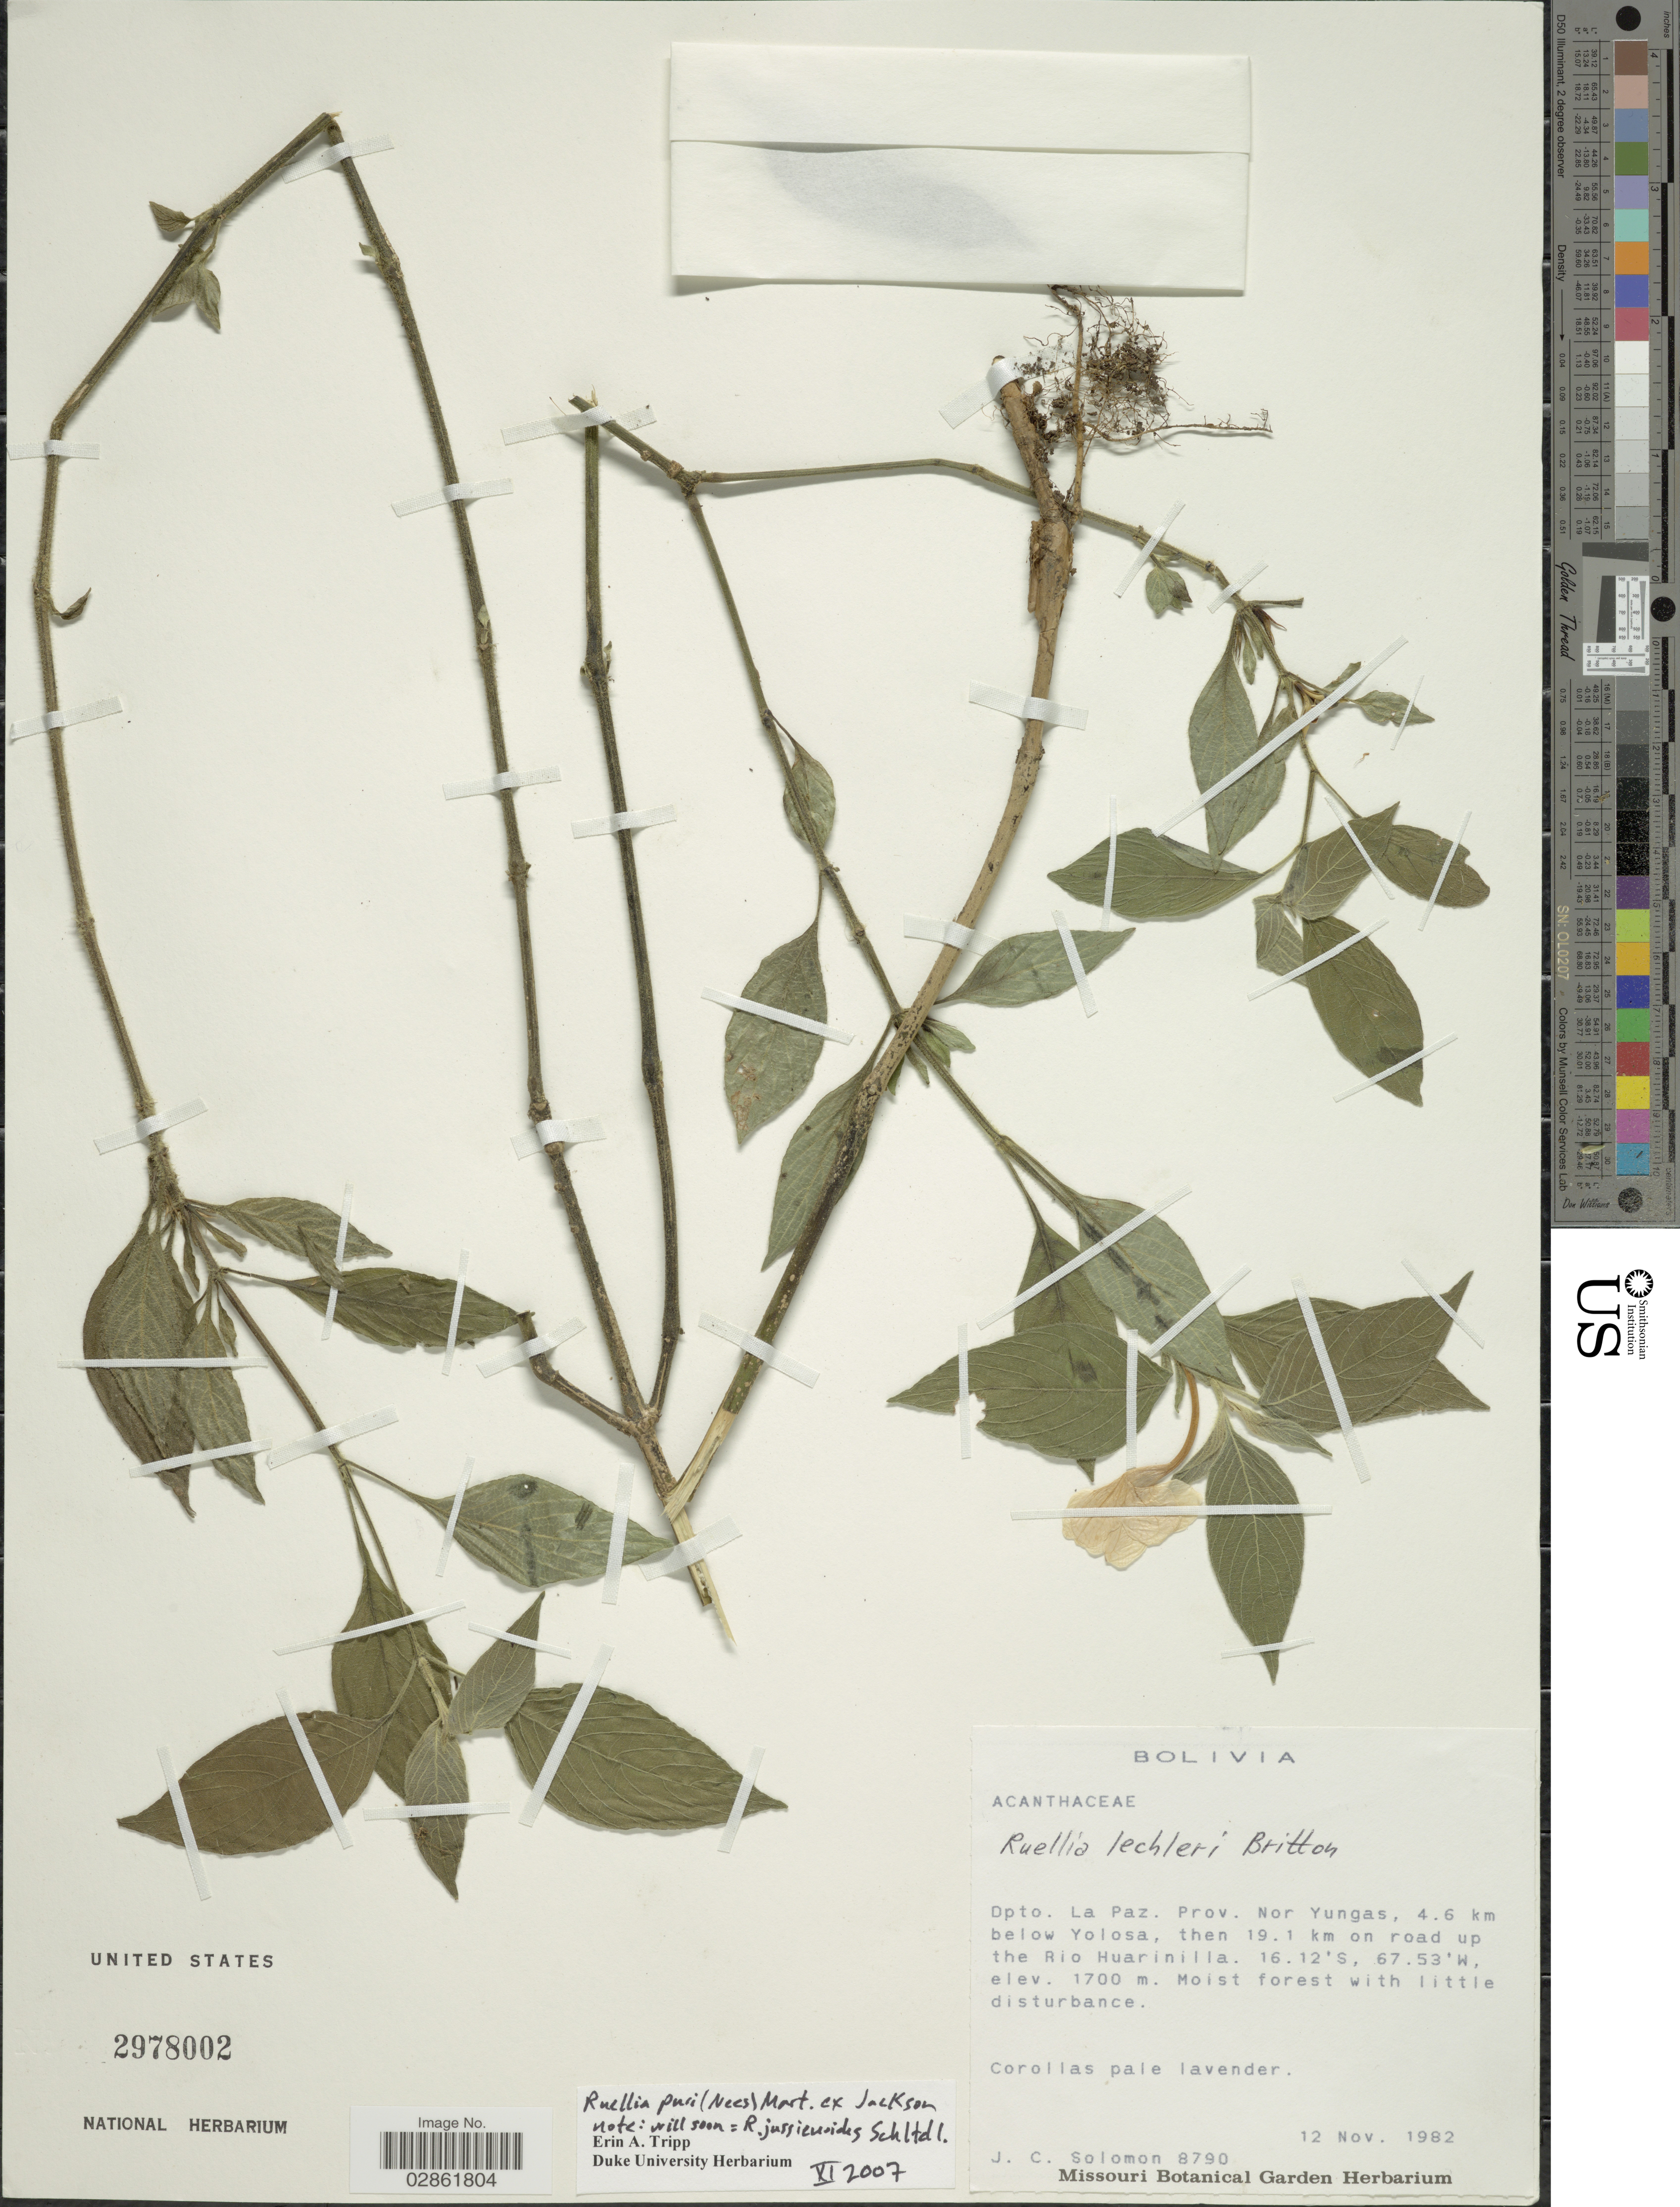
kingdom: Plantae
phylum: Tracheophyta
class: Magnoliopsida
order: Lamiales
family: Acanthaceae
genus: Ruellia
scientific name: Ruellia puri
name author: Mart. ex Nees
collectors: J. C. Solomon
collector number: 8790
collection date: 1982-11-12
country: Bolivia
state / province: La Paz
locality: Dpto. La Paz. Prov. Nor Yungas, 4.6 km below Yolosa, then 19.1 km on road up the Rio Huarinilla.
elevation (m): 1700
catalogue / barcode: US 2978002